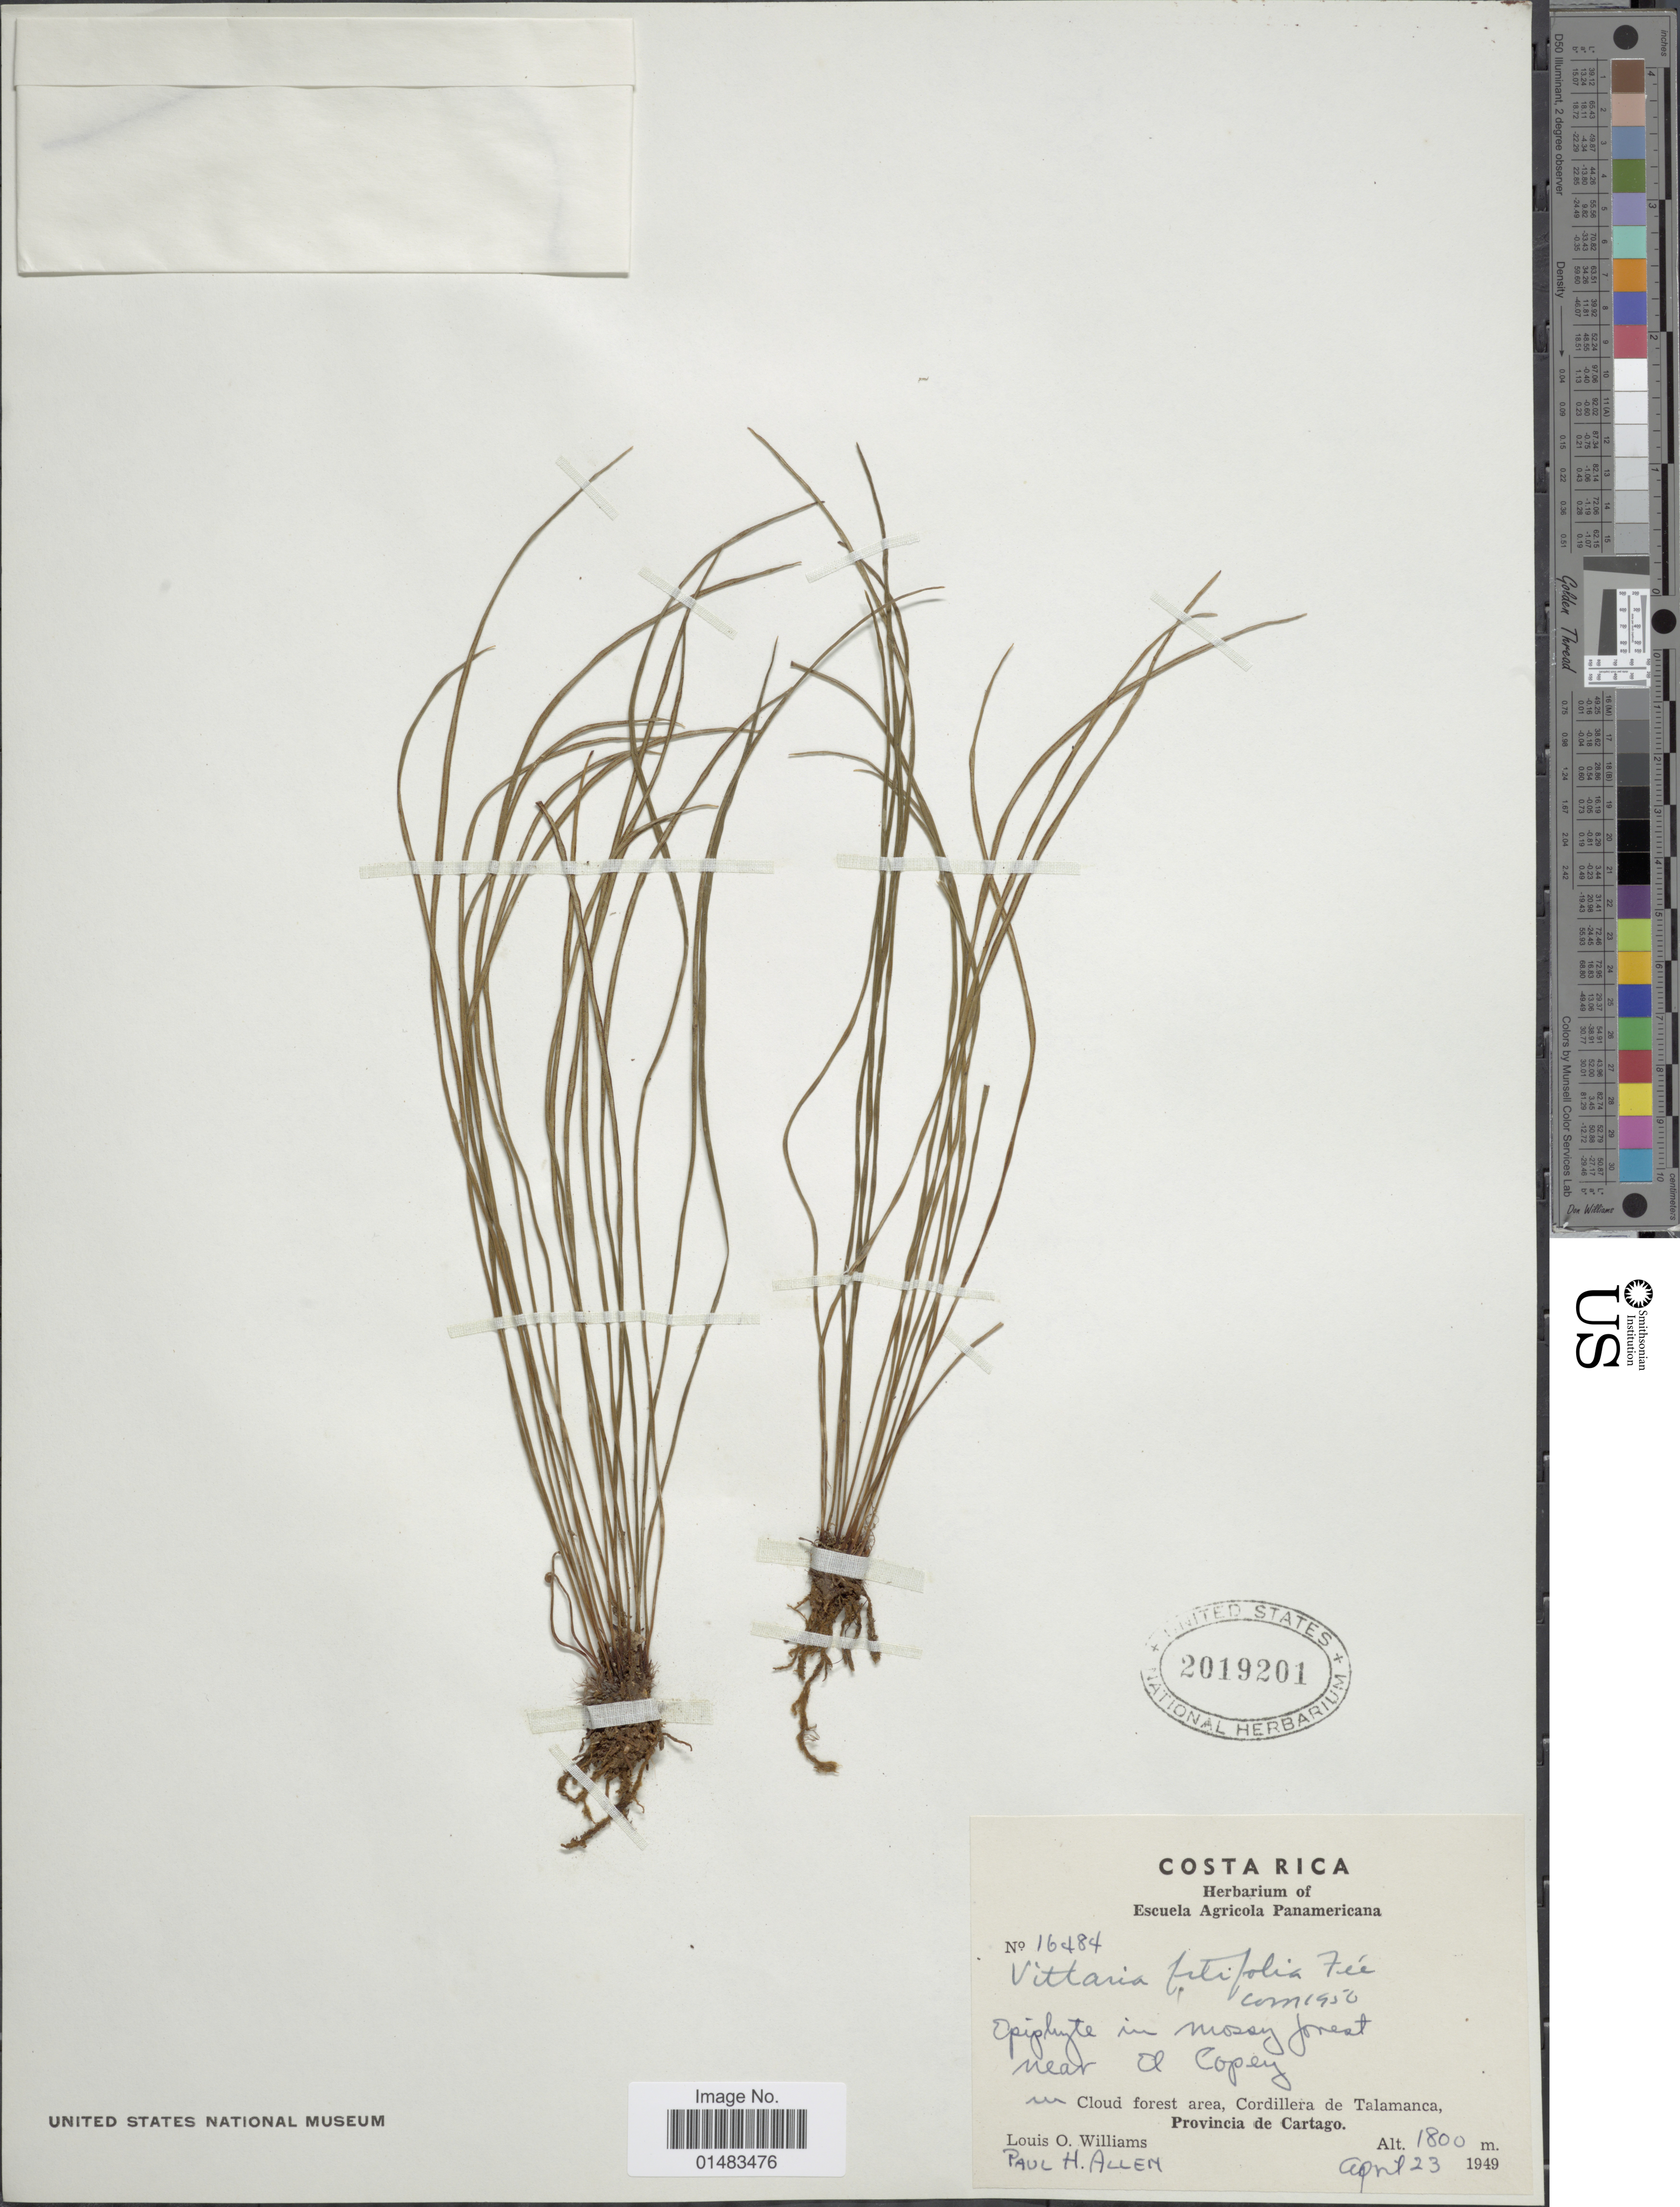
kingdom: Plantae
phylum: Tracheophyta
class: Polypodiopsida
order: Polypodiales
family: Pteridaceae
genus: Vittaria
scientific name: Vittaria graminifolia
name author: Kaulf.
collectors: O. L. Williams & H. P. Allen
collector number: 16484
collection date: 1949-04-23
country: Costa Rica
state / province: Cartago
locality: Epiphyte in mossy forest near El Copey, cloud forest area, Cordillera de Talamanca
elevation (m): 1800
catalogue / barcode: US 2019201